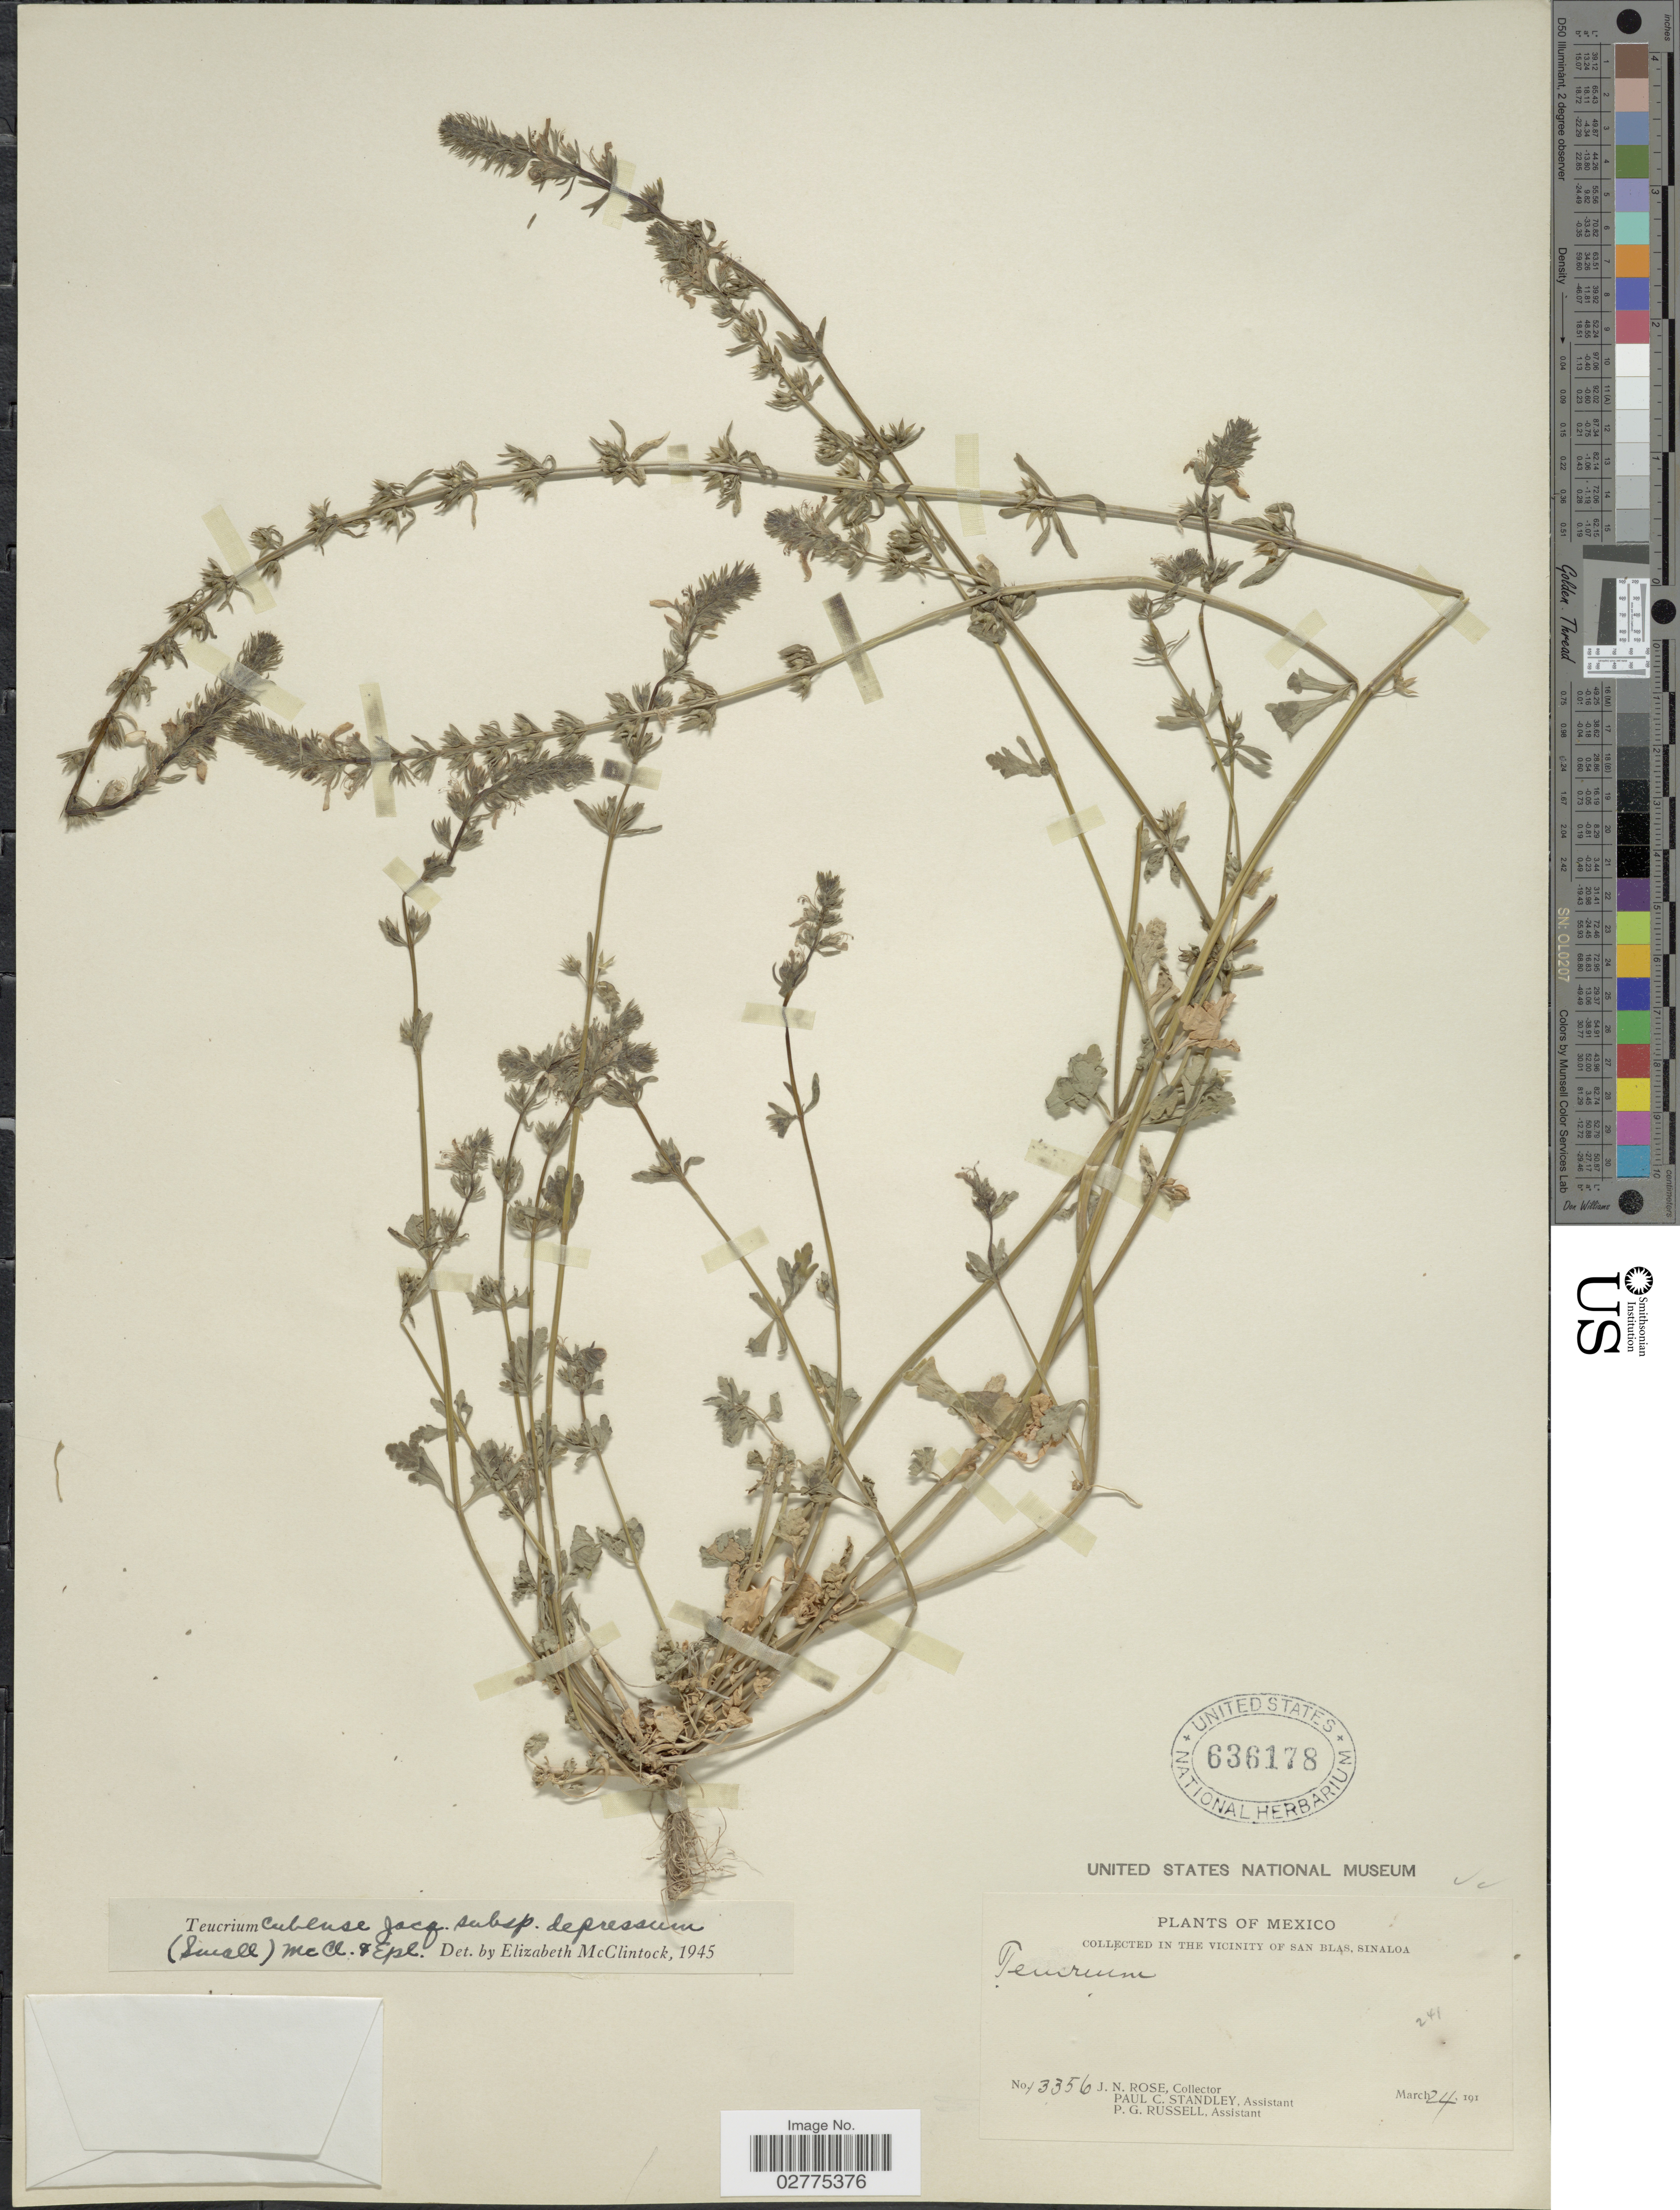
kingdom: Plantae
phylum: Tracheophyta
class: Magnoliopsida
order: Lamiales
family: Lamiaceae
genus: Teucrium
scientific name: Teucrium cubense subsp. depressum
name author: (Small) E. M. McClint. & Epling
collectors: J. N. Rose, P. C. Standley & P. G. Russell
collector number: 13356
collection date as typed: March 24, 191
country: Mexico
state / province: Sinaloa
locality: In The Vicinity of San Blas, Sinaloa.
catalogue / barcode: US 636178